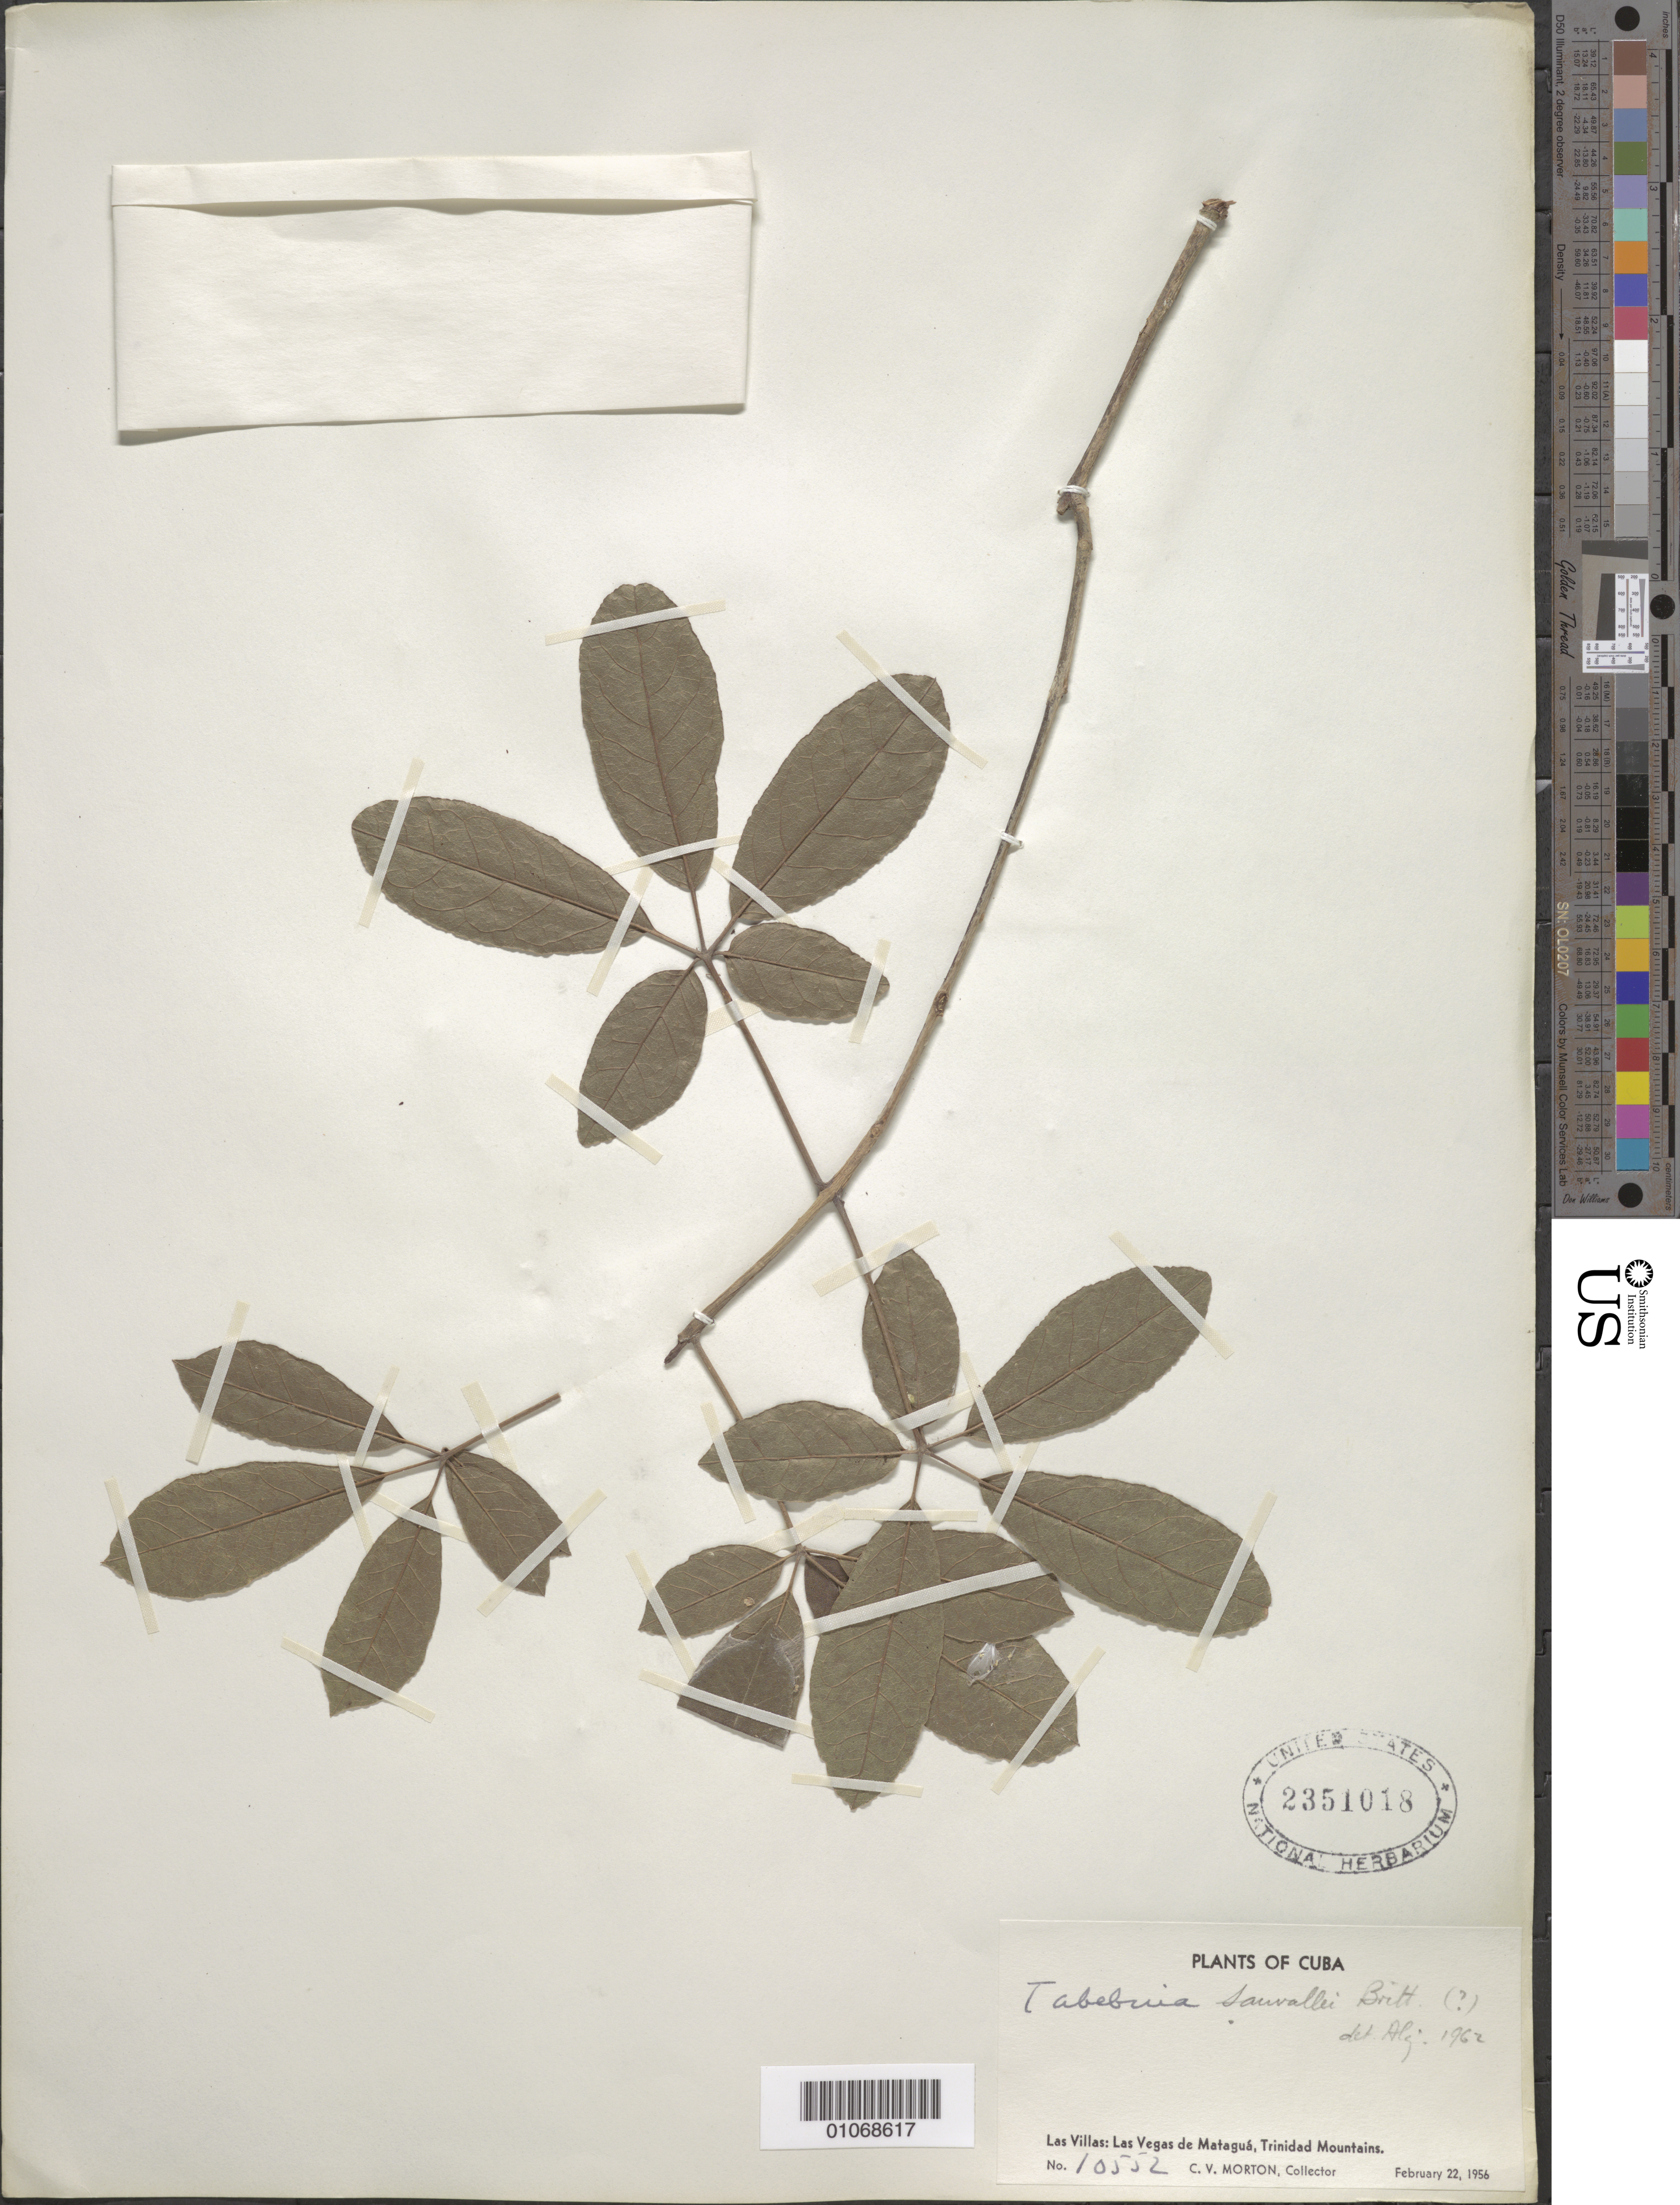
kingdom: Plantae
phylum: Tracheophyta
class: Magnoliopsida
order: Lamiales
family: Bignoniaceae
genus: Tabebuia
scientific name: Tabebuia sauvallei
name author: Britton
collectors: C. V. Morton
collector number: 10552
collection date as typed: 22 Feb 1956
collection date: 1956-02-22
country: Cuba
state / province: Las Villas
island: Cuba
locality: Las Vegas de Matagua, Trinidad Mountains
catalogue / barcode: US 2351018